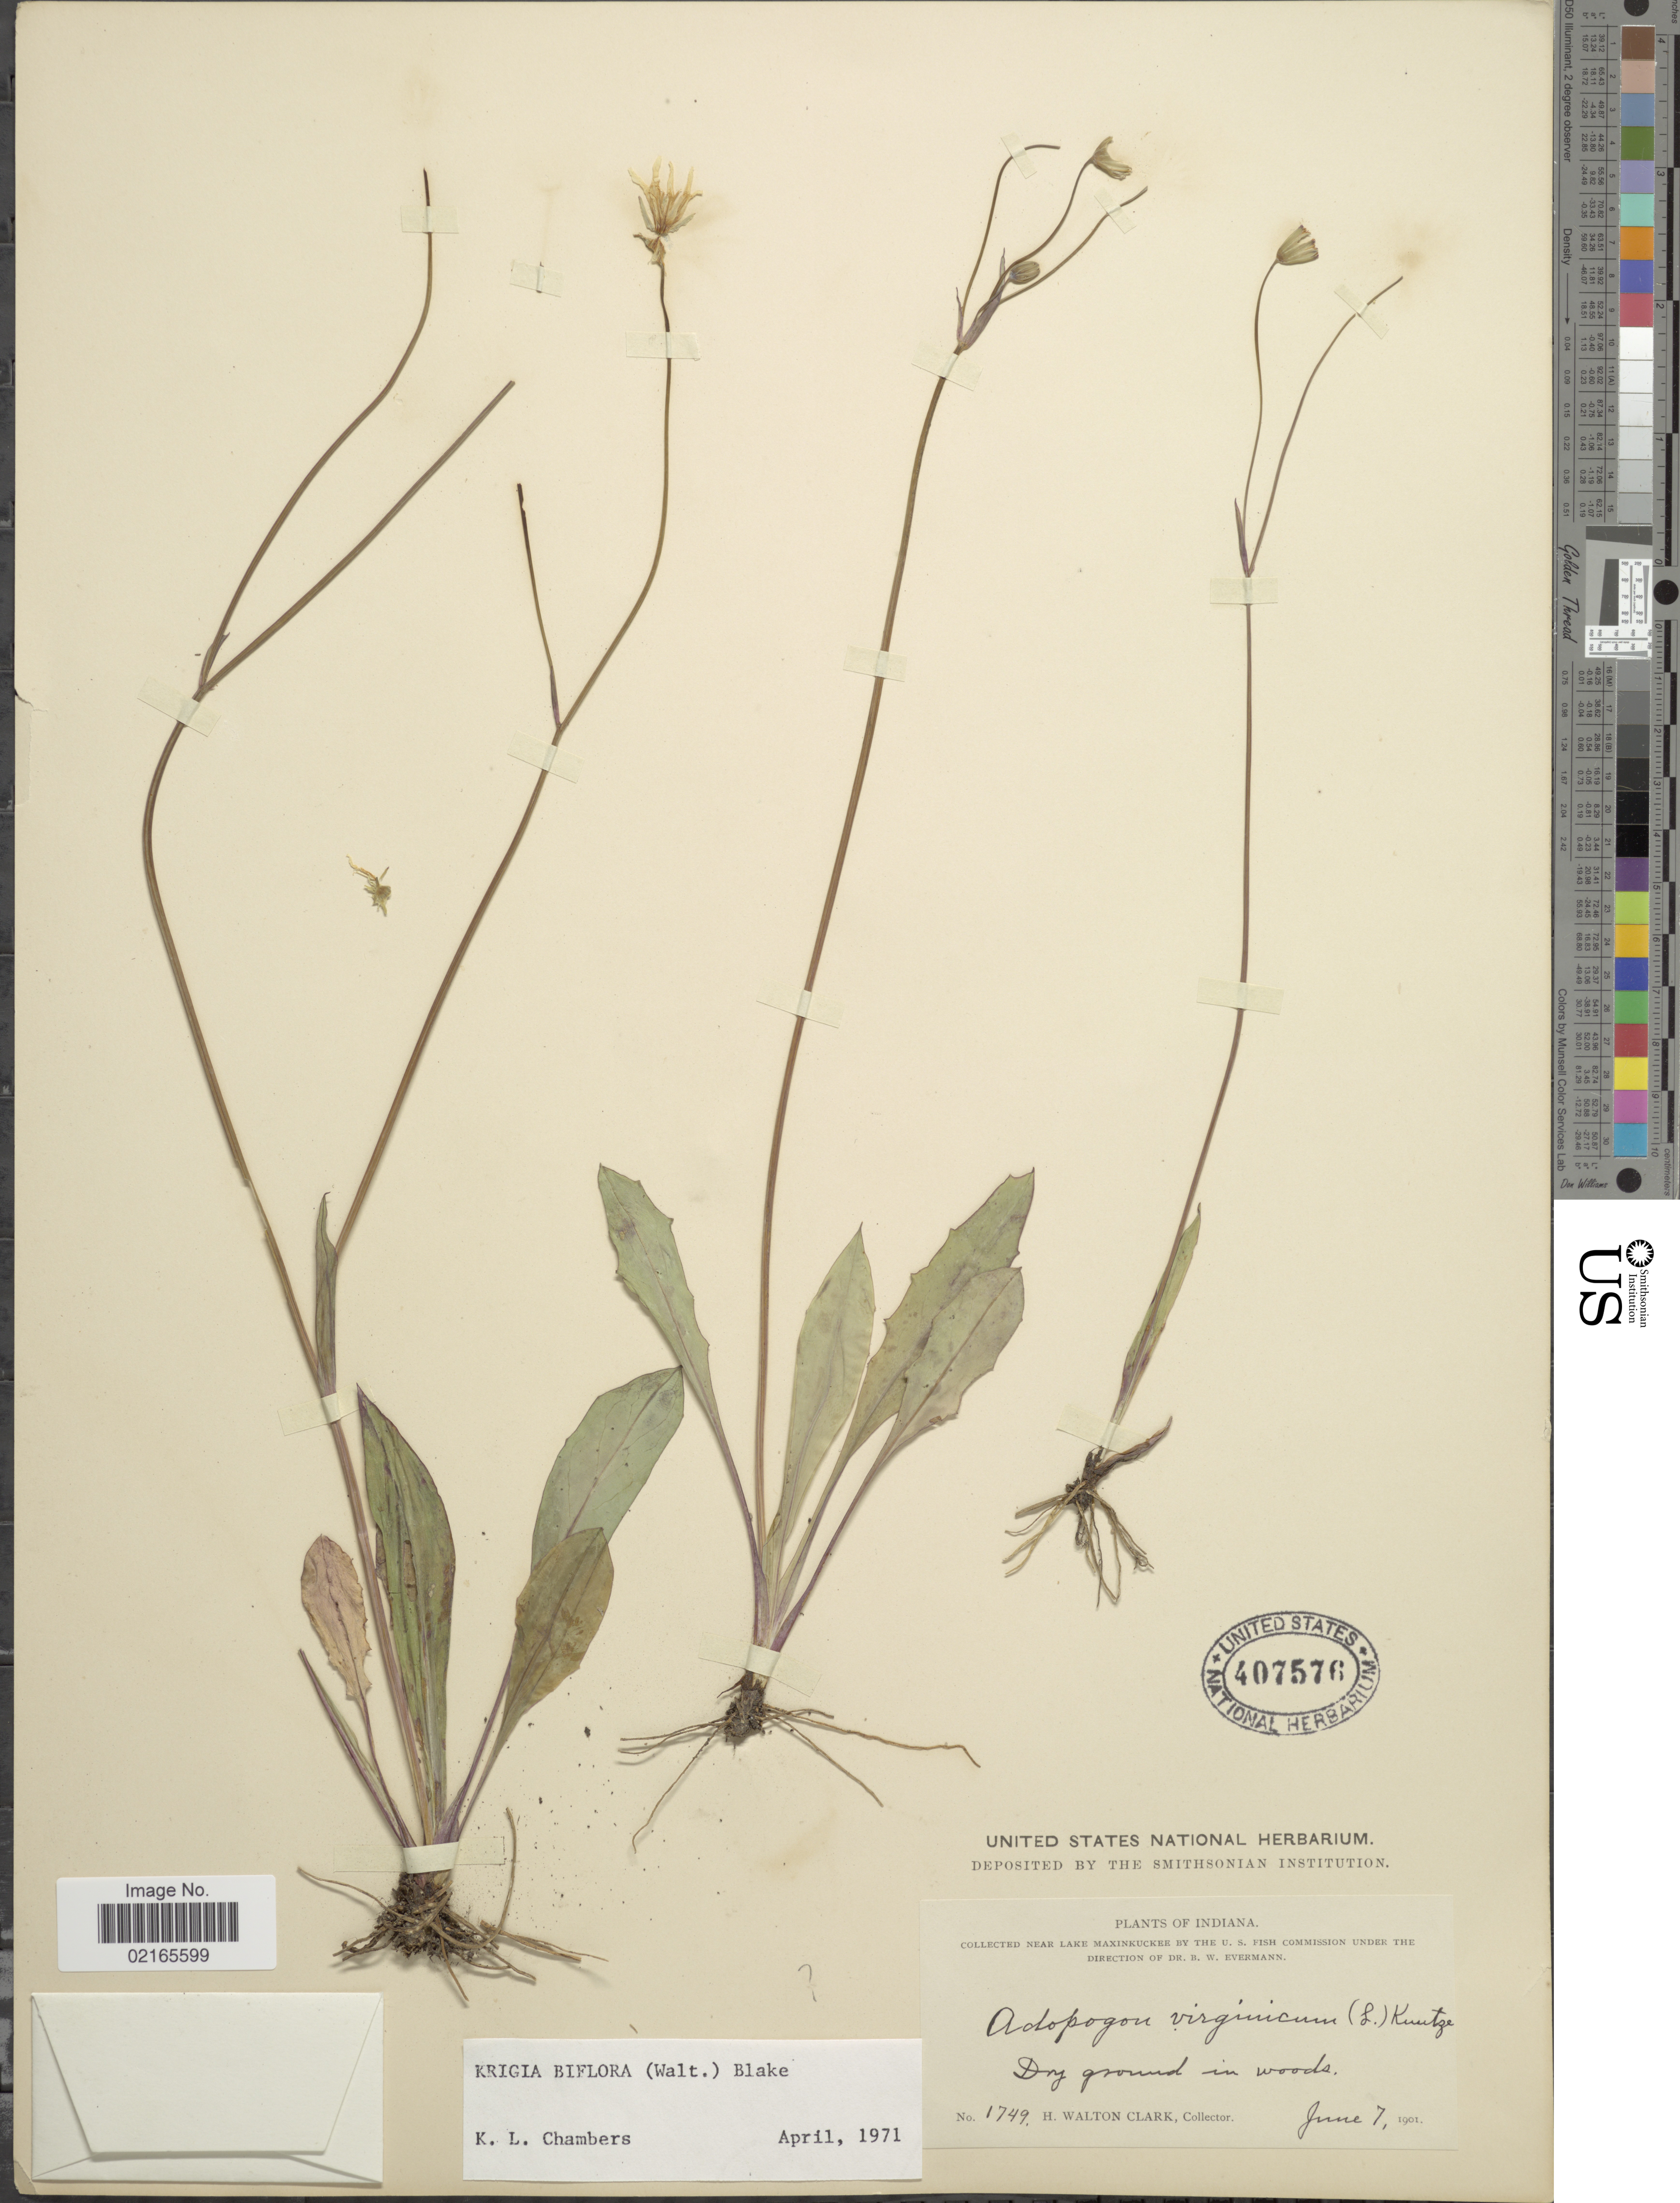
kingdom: Plantae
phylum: Tracheophyta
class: Magnoliopsida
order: Asterales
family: Asteraceae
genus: Krigia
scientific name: Krigia biflora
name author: (Walter) S.F. Blake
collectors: H. W. Clark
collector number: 1749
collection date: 1901-06-07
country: United States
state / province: Indiana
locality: Near Lake Maxinkuckee, dry ground in woods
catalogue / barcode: US 407576